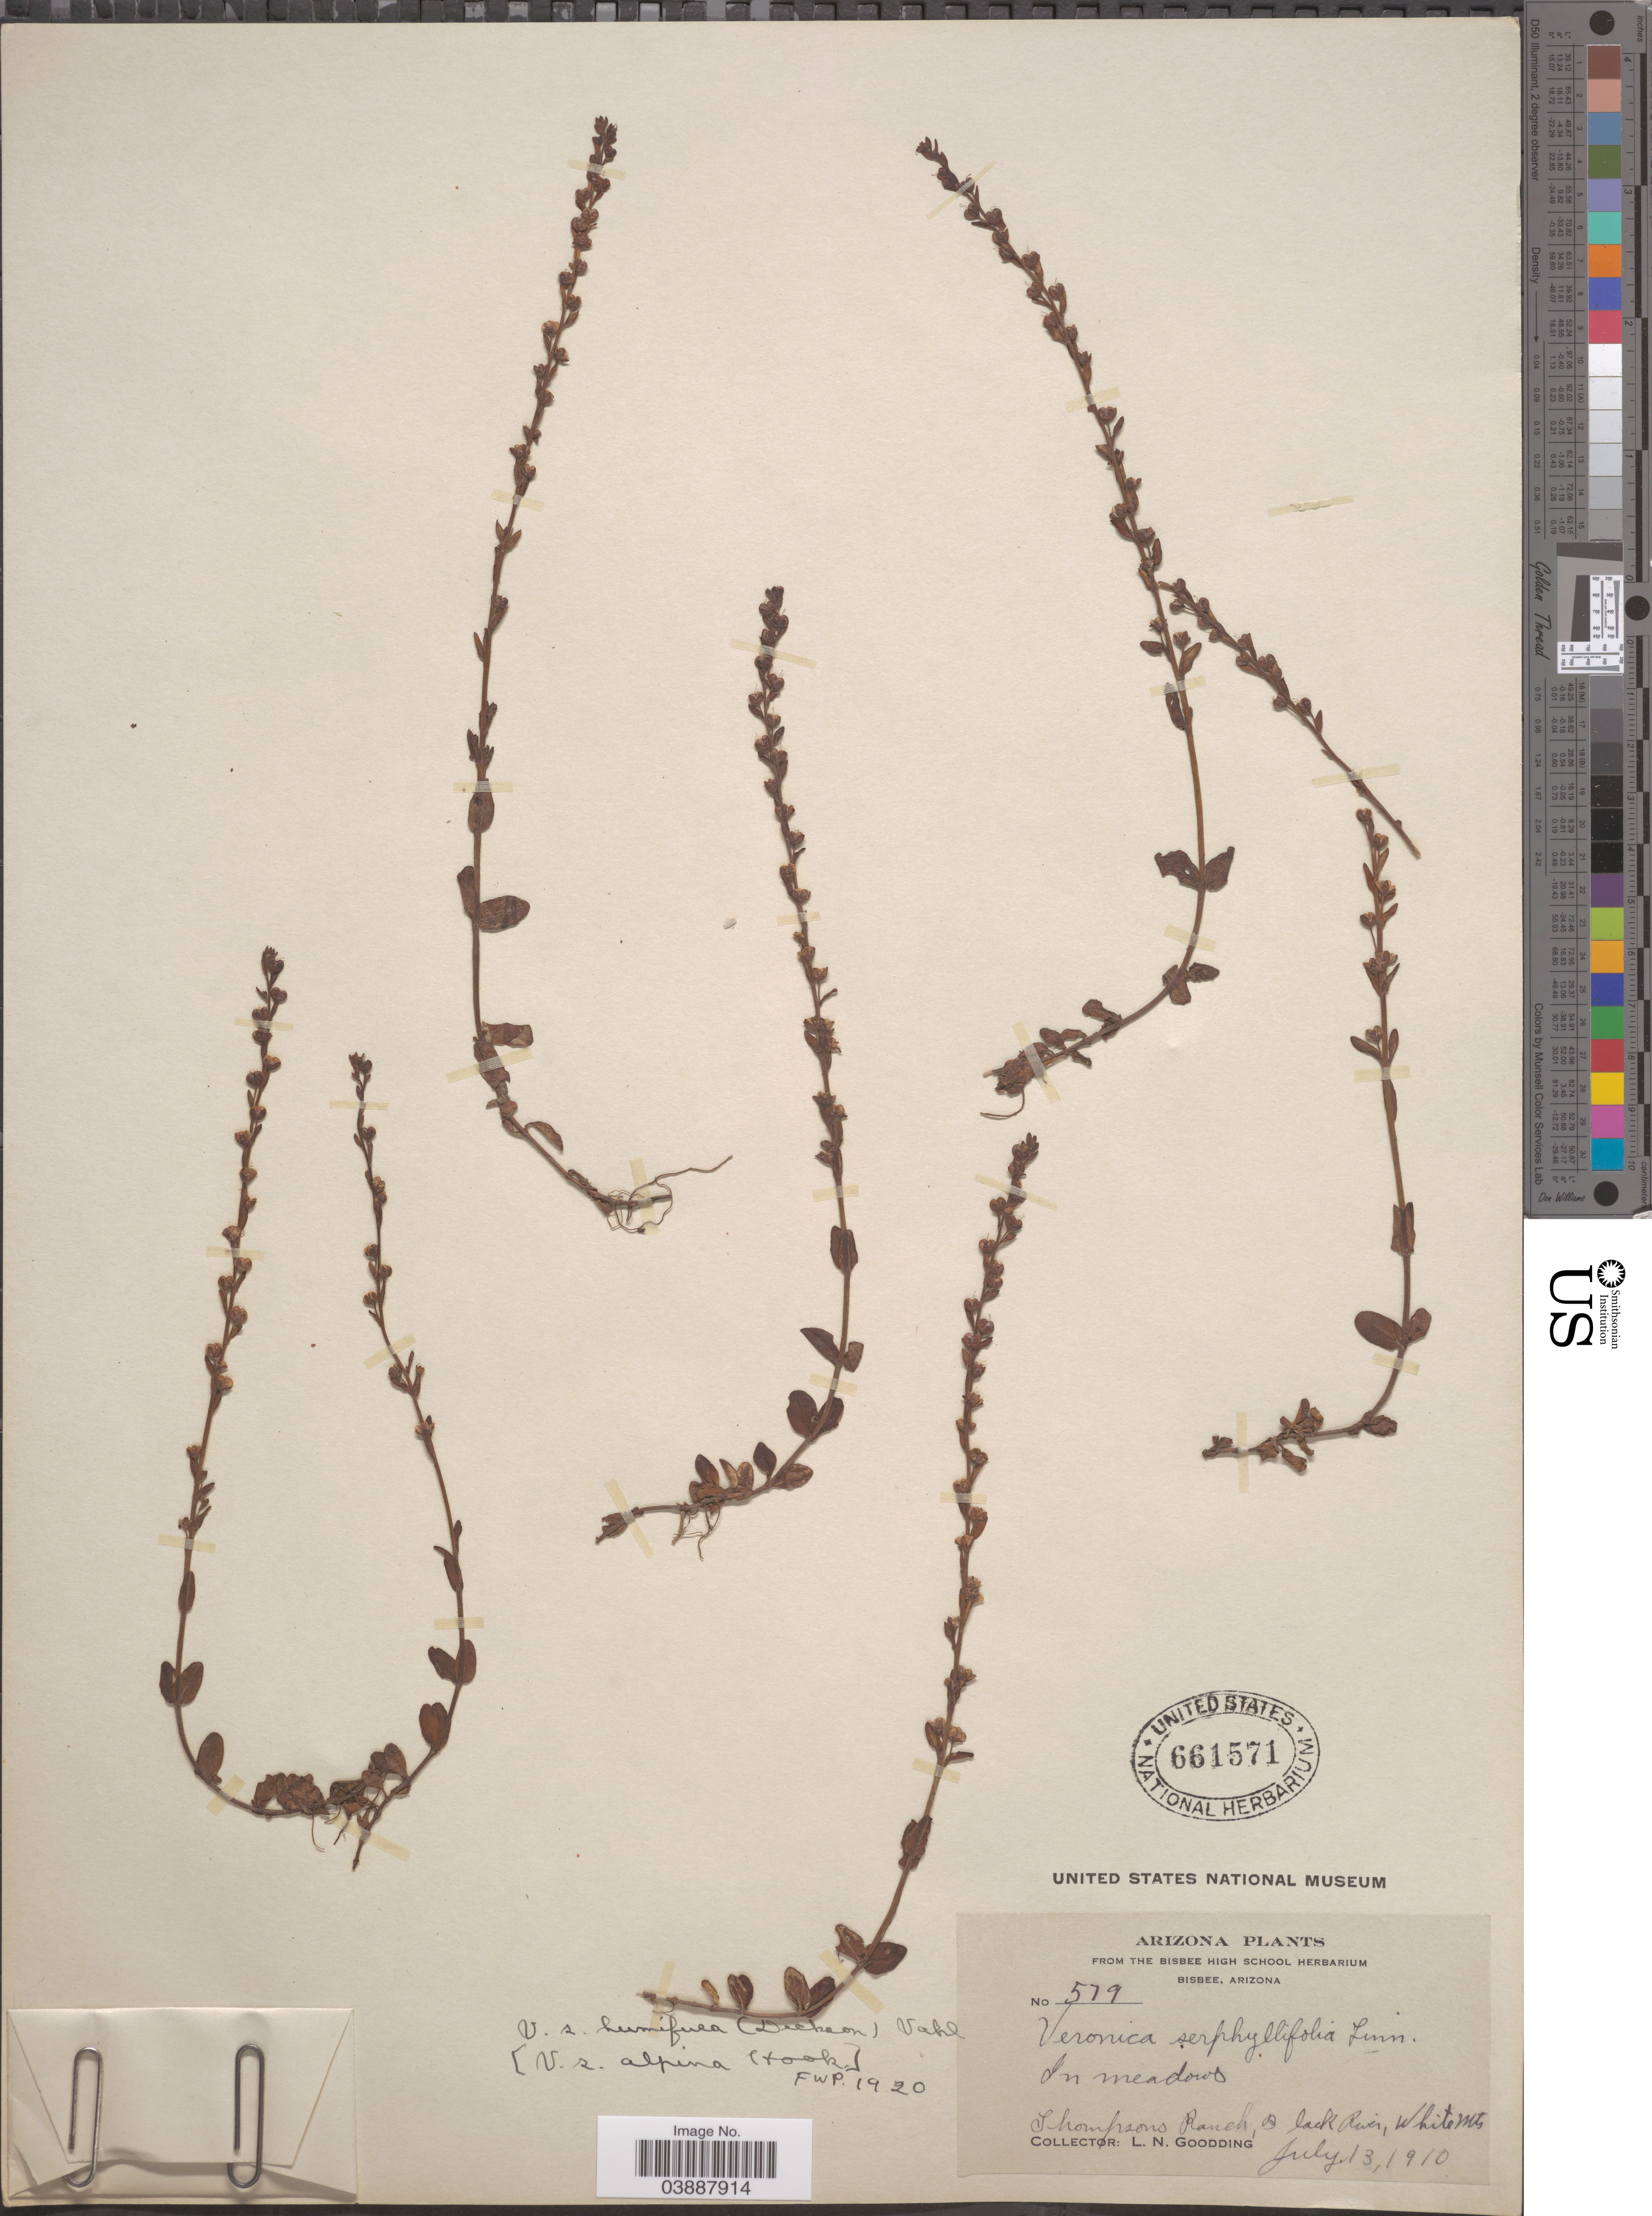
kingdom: Plantae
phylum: Tracheophyta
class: Magnoliopsida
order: Lamiales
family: Plantaginaceae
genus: Veronica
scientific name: Veronica serpyllifolia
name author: L.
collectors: L. N. Goodding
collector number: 519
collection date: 1910-07-13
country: United States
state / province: Arizona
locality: Thompsons Ranch, Black River, White Mts.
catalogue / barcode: US 661571